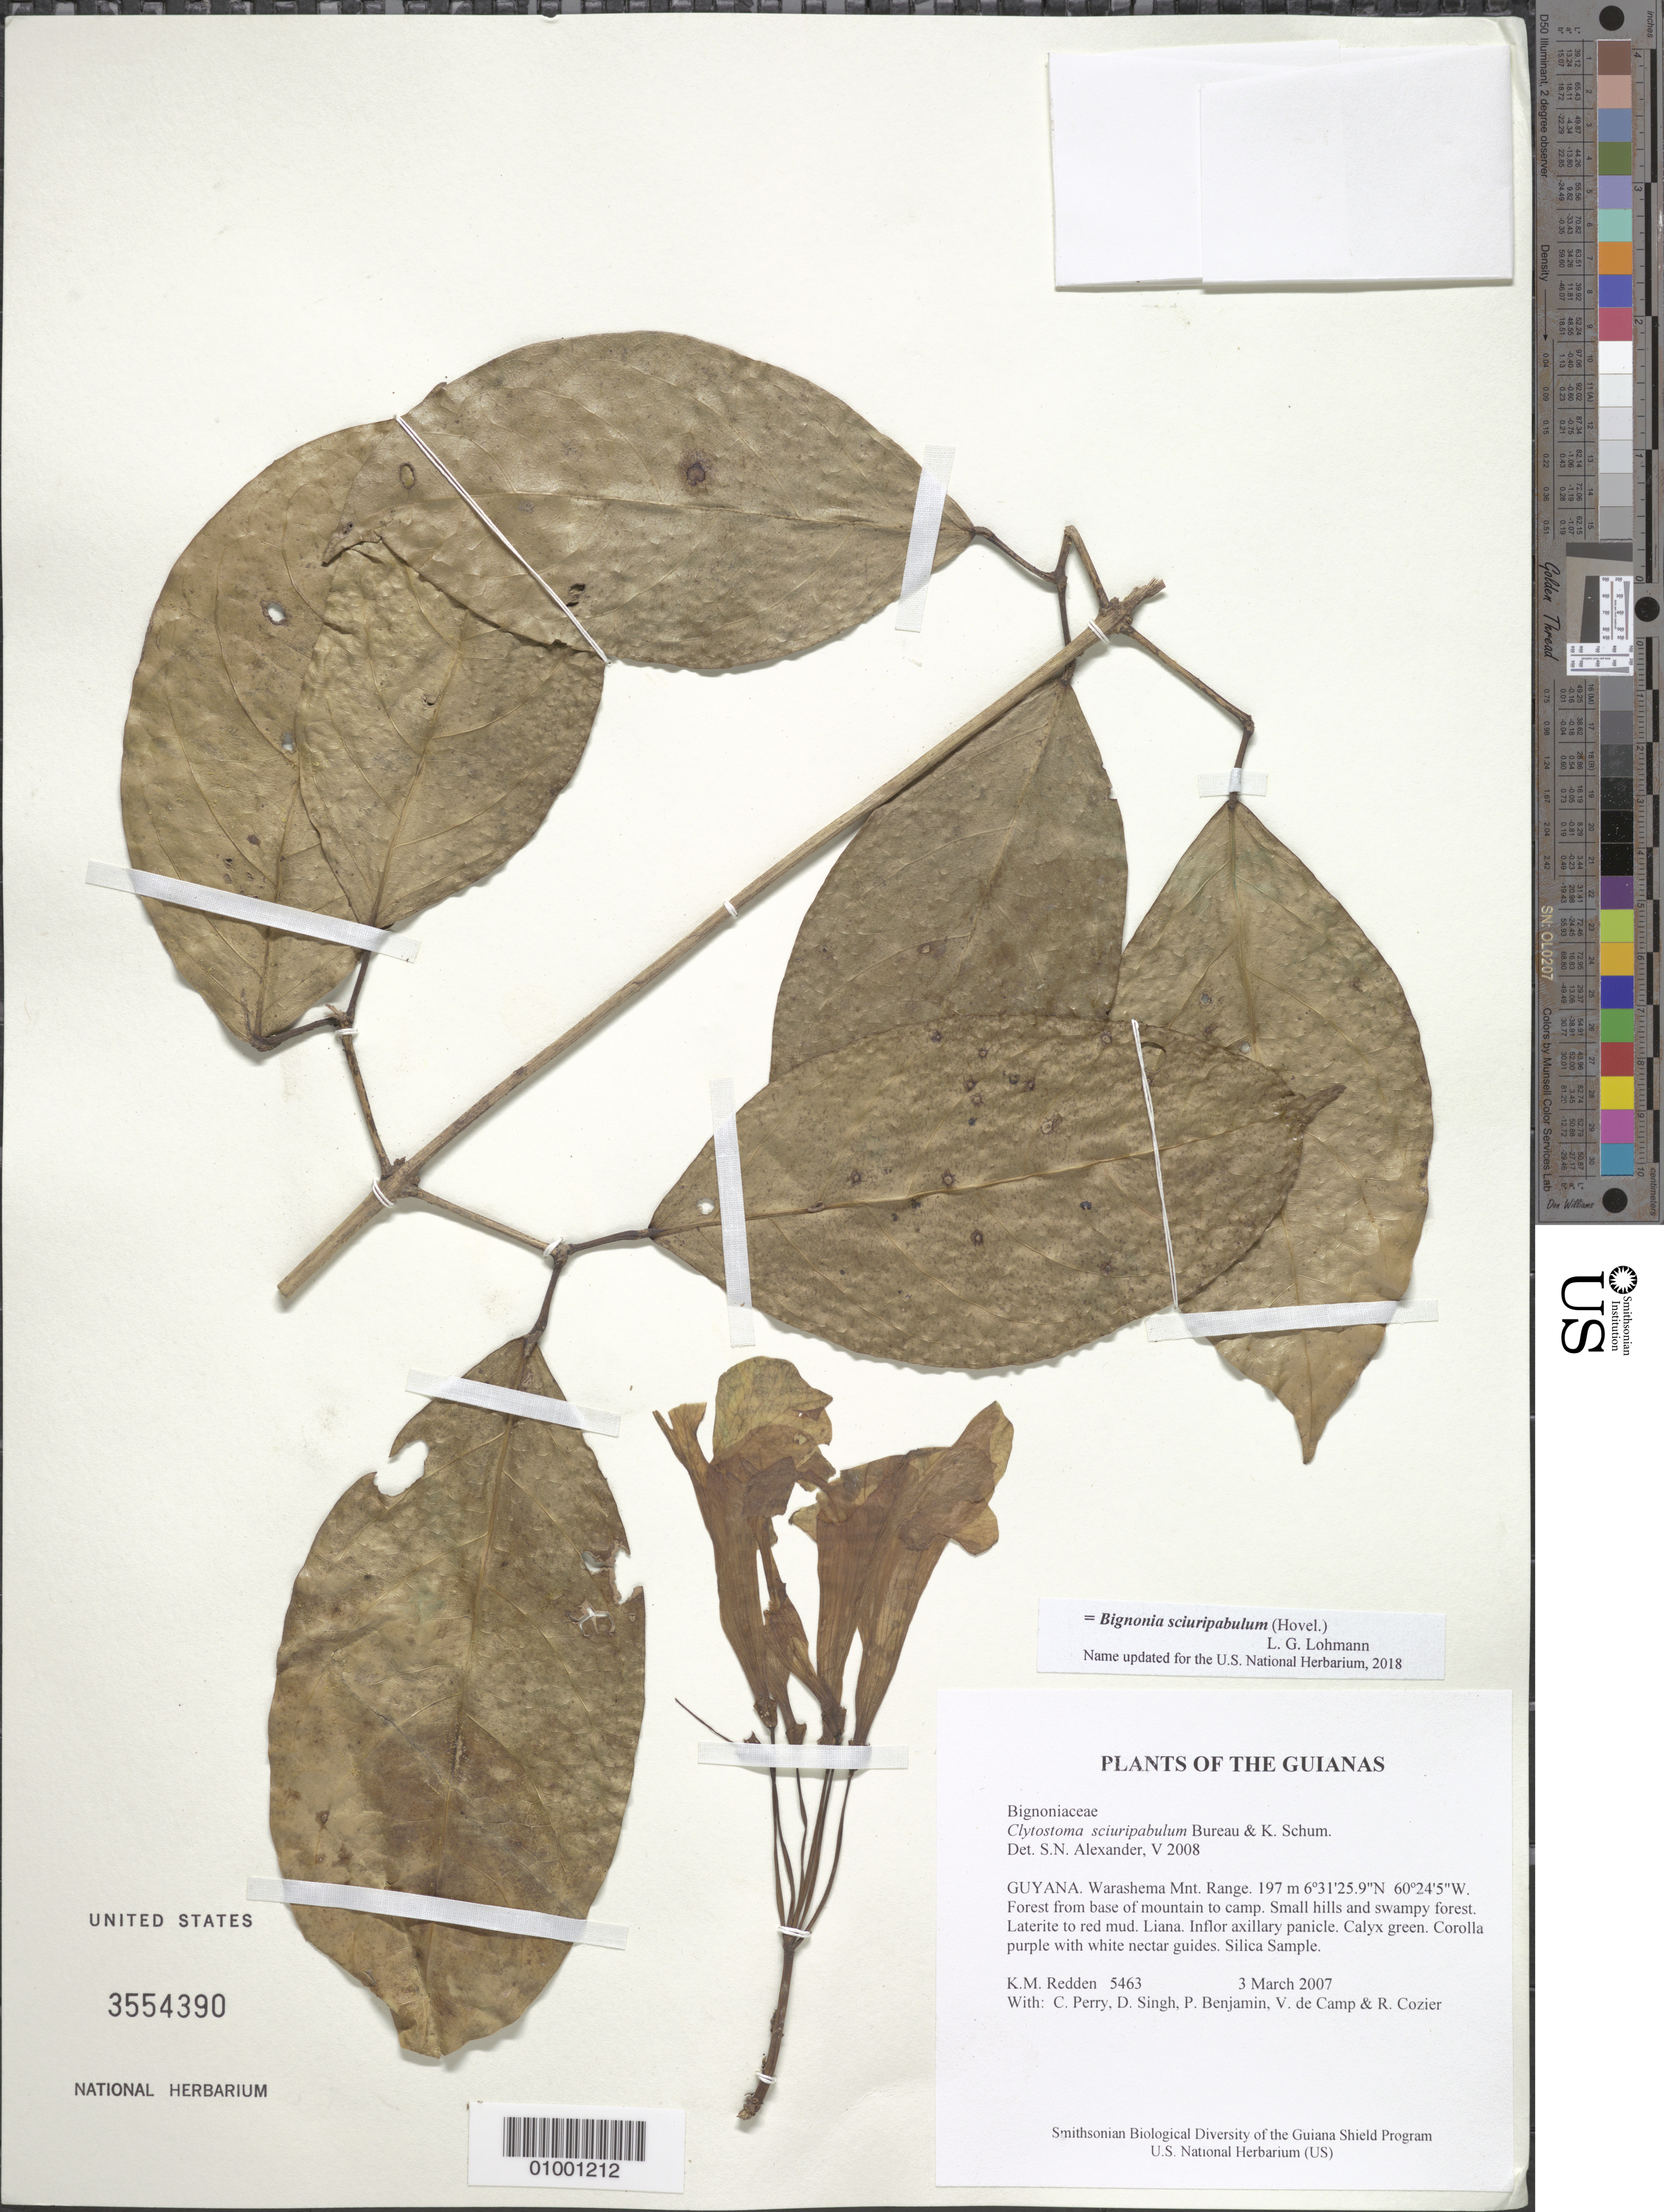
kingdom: Plantae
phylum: Tracheophyta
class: Magnoliopsida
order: Lamiales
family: Bignoniaceae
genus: Bignonia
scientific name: Bignonia sciuripabulum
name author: (K. Schum.) L.G. Lohmann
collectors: K. M. Redden, C. Perry, D. Singh, P. Benjamin, V. De Camp & R. Cozier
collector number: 5463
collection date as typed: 3 March 2007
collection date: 2007-03-03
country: Guyana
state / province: Cuyuni-Mazaruni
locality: Warashema Mnt. Range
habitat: Forest from base of mountain to camp. Small hills and swampy forest. Laterite to red mud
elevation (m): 197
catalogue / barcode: US 3554390